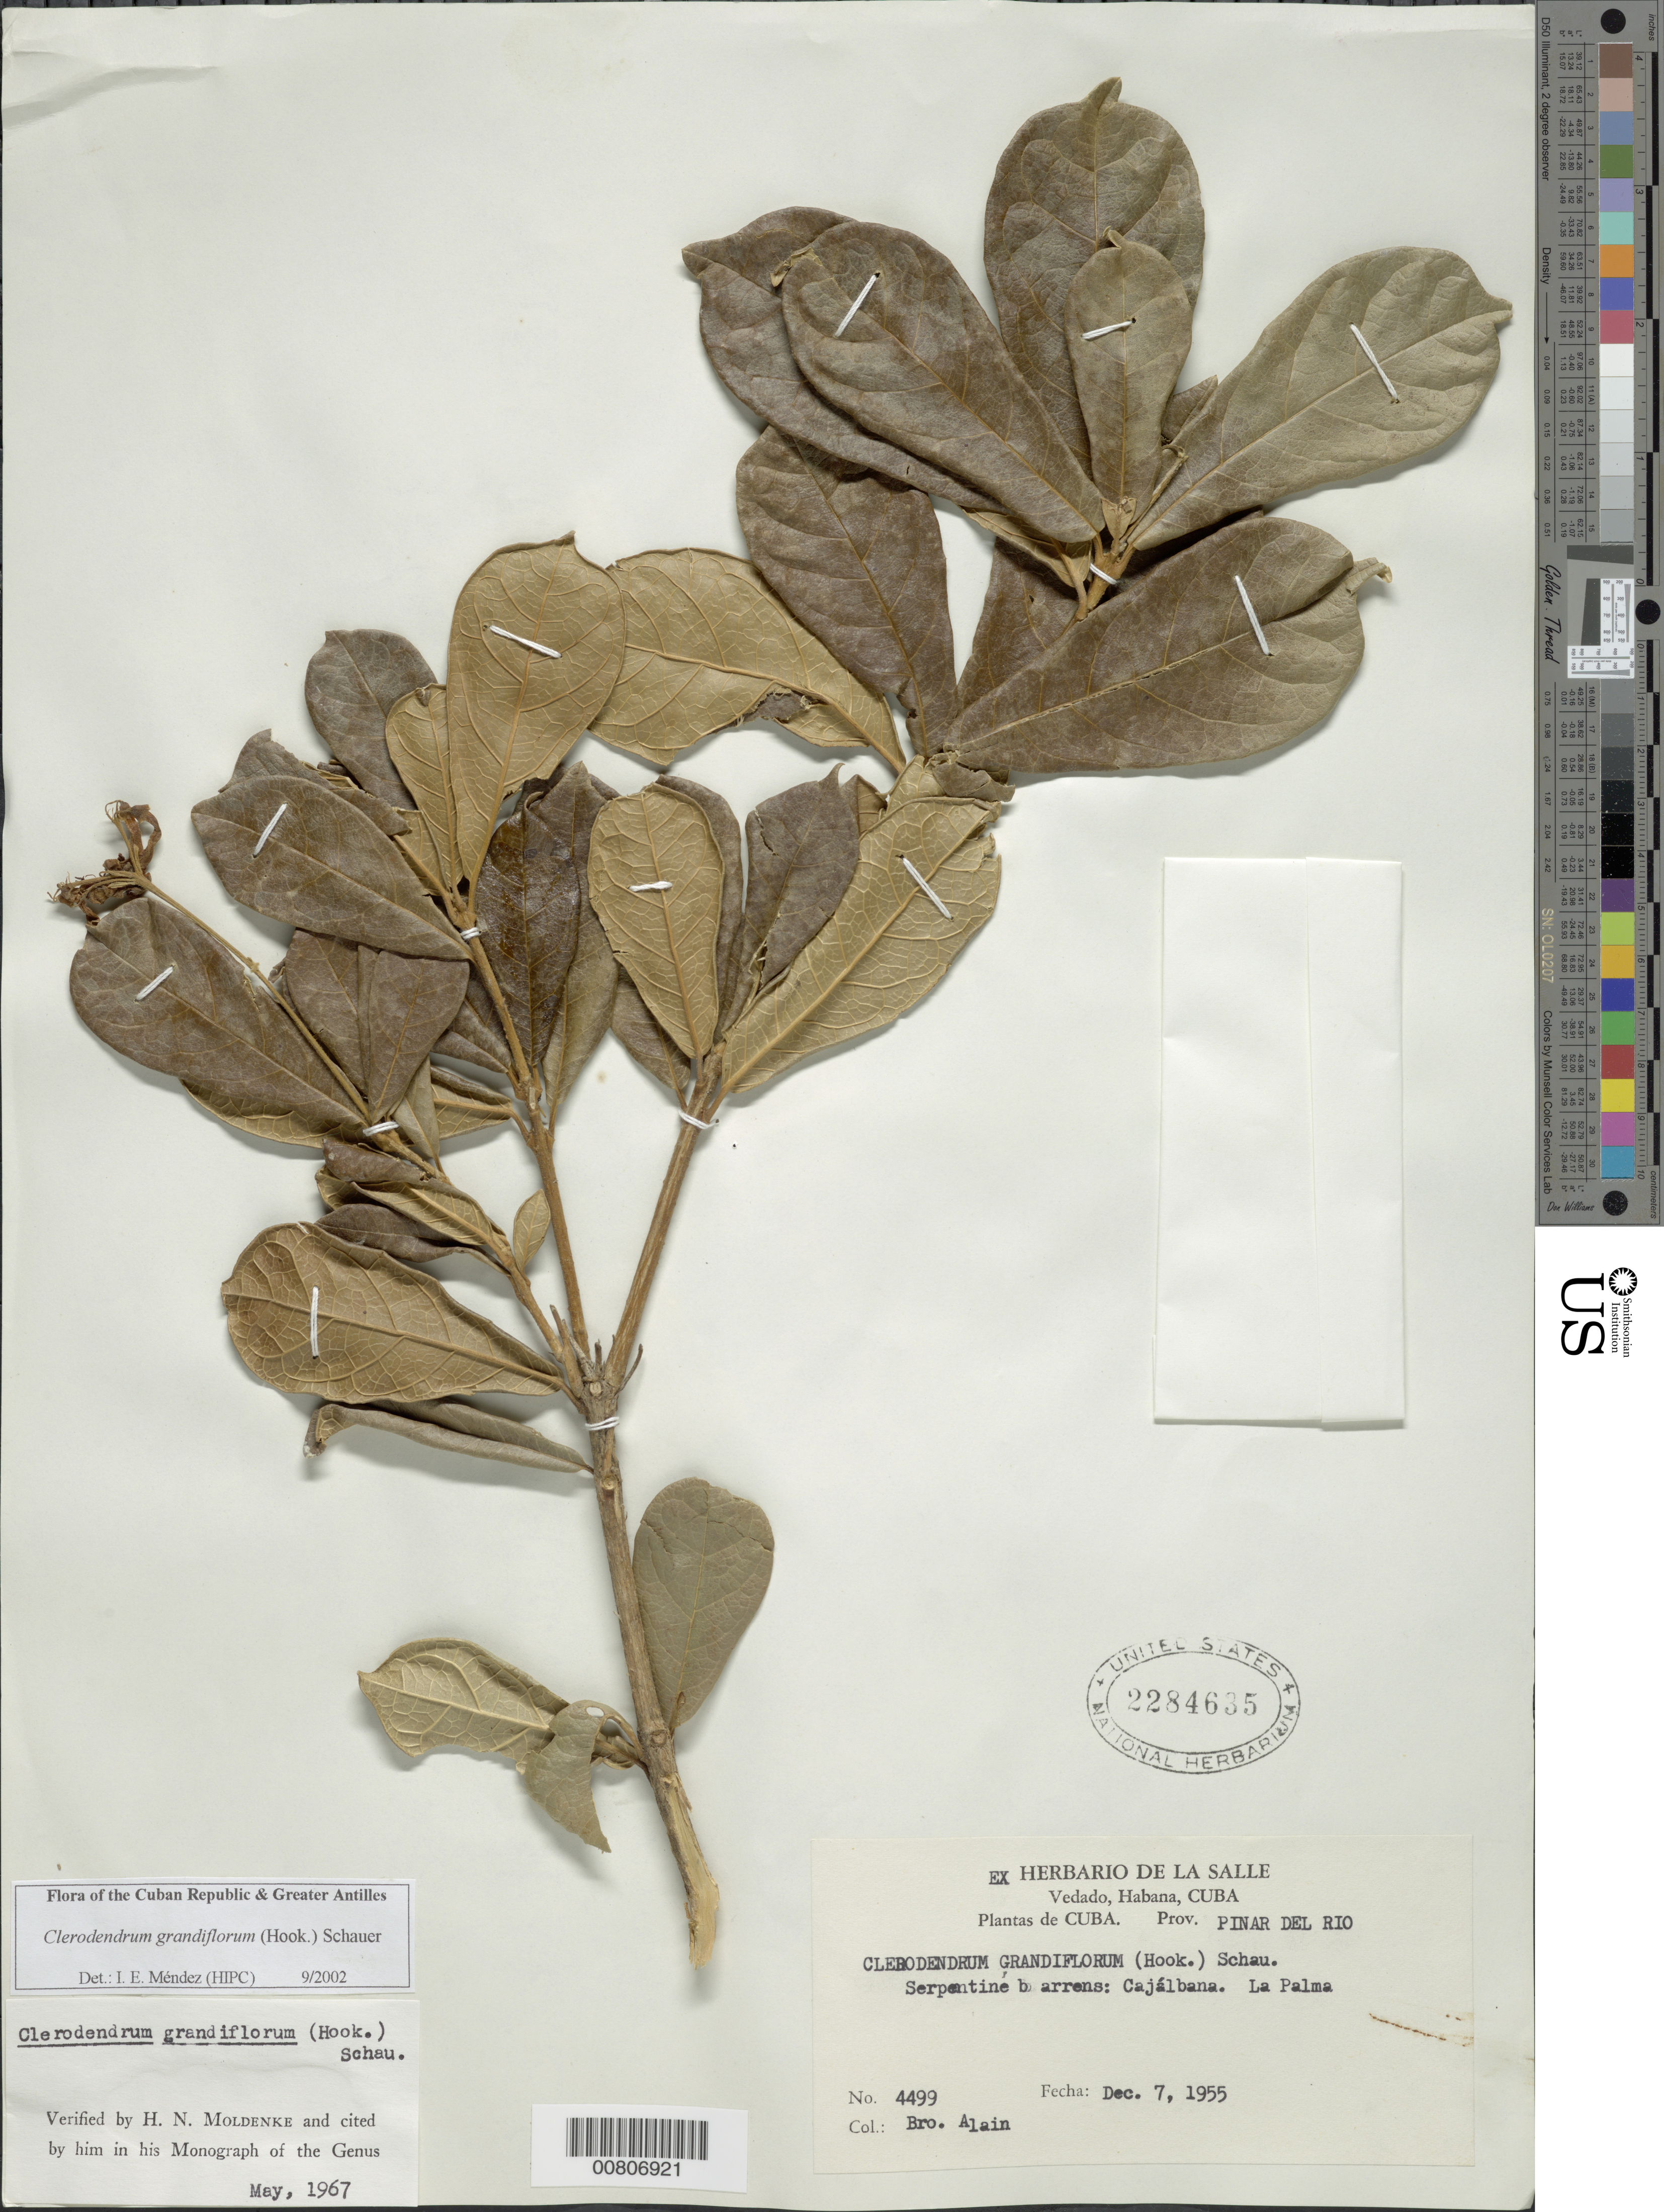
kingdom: Plantae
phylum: Tracheophyta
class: Magnoliopsida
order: Lamiales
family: Lamiaceae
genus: Clerodendrum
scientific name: Clerodendrum grandiflorum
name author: (Hook.) Schauer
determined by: Méndez, Isidro E., (HIPC)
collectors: A. H. Liogier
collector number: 4499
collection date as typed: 07 Dec 1955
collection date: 1955-12-07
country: Cuba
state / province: Pinar del Rio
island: Cuba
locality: Cajálbana, La Palma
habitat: Serpentine barrens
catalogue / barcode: US 2284635